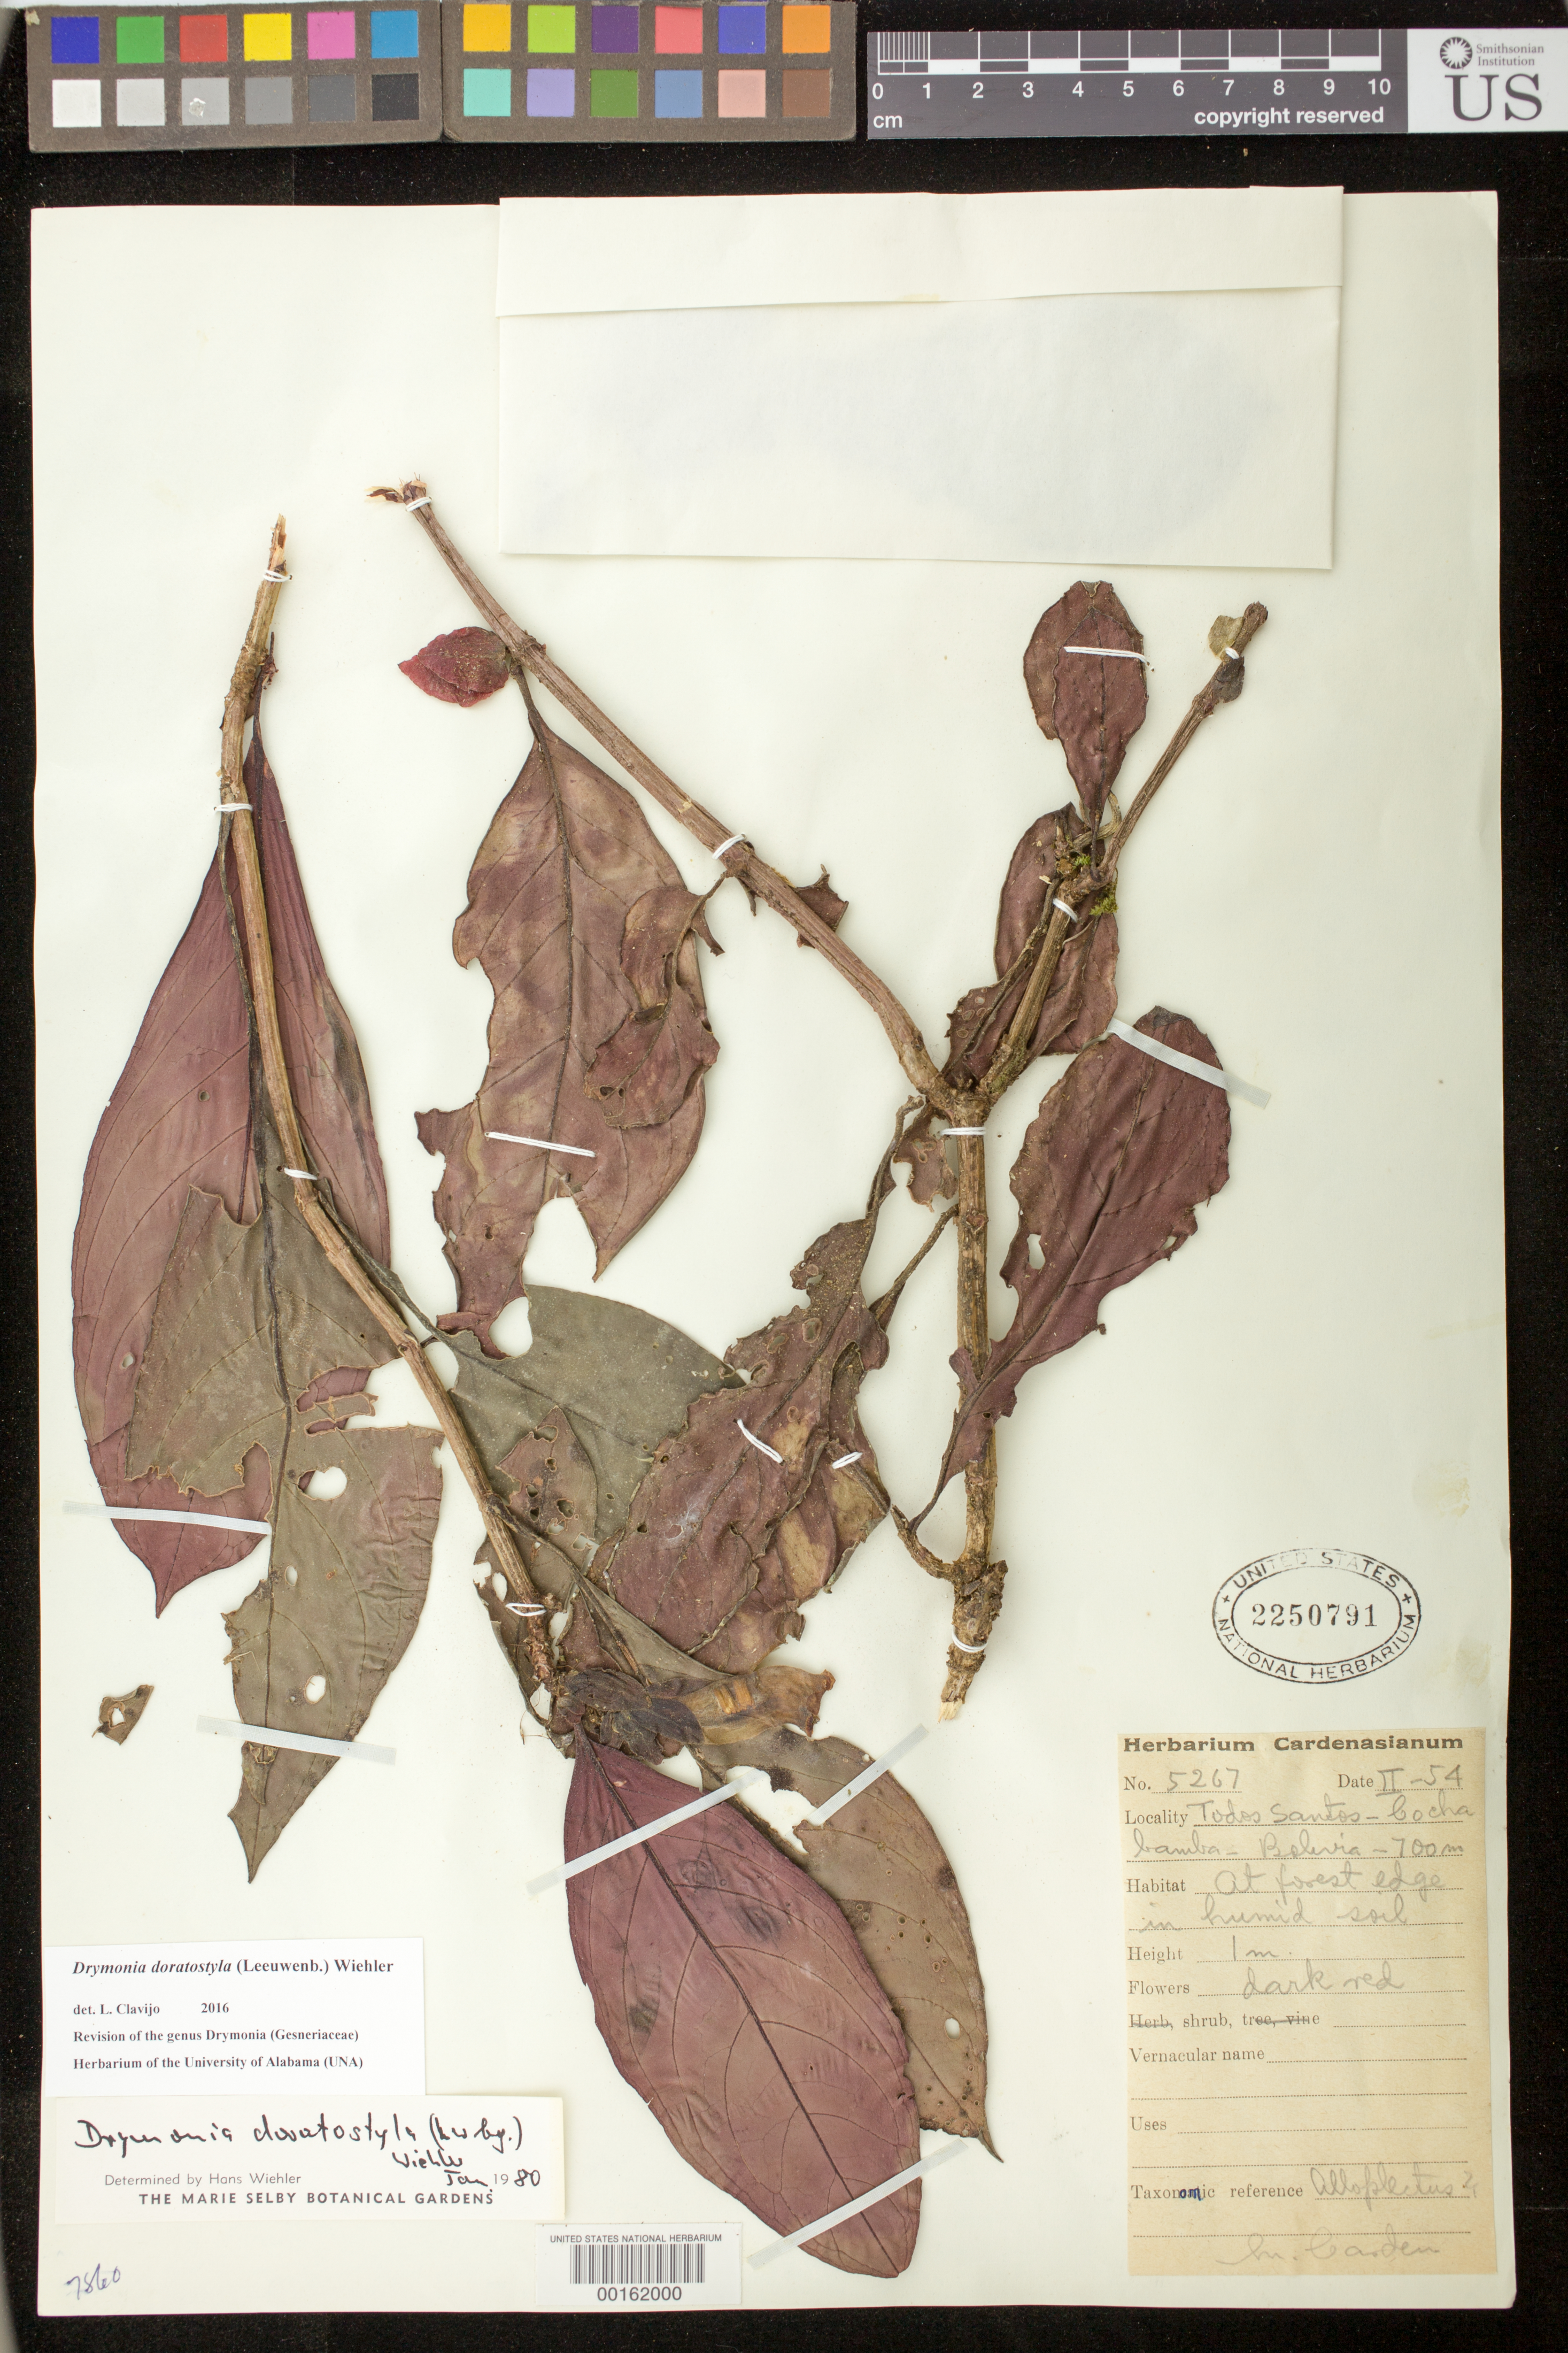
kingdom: Plantae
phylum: Tracheophyta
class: Magnoliopsida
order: Lamiales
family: Gesneriaceae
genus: Drymonia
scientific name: Drymonia doratostyla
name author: (Leeuwenb.) Wiehler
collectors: M. Cárdenas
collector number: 5267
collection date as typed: Feb 1954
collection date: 1954-02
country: Bolivia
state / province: Cochabamba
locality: Todos Santos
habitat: At forest edge in humid soil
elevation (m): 700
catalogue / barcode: US 2250791